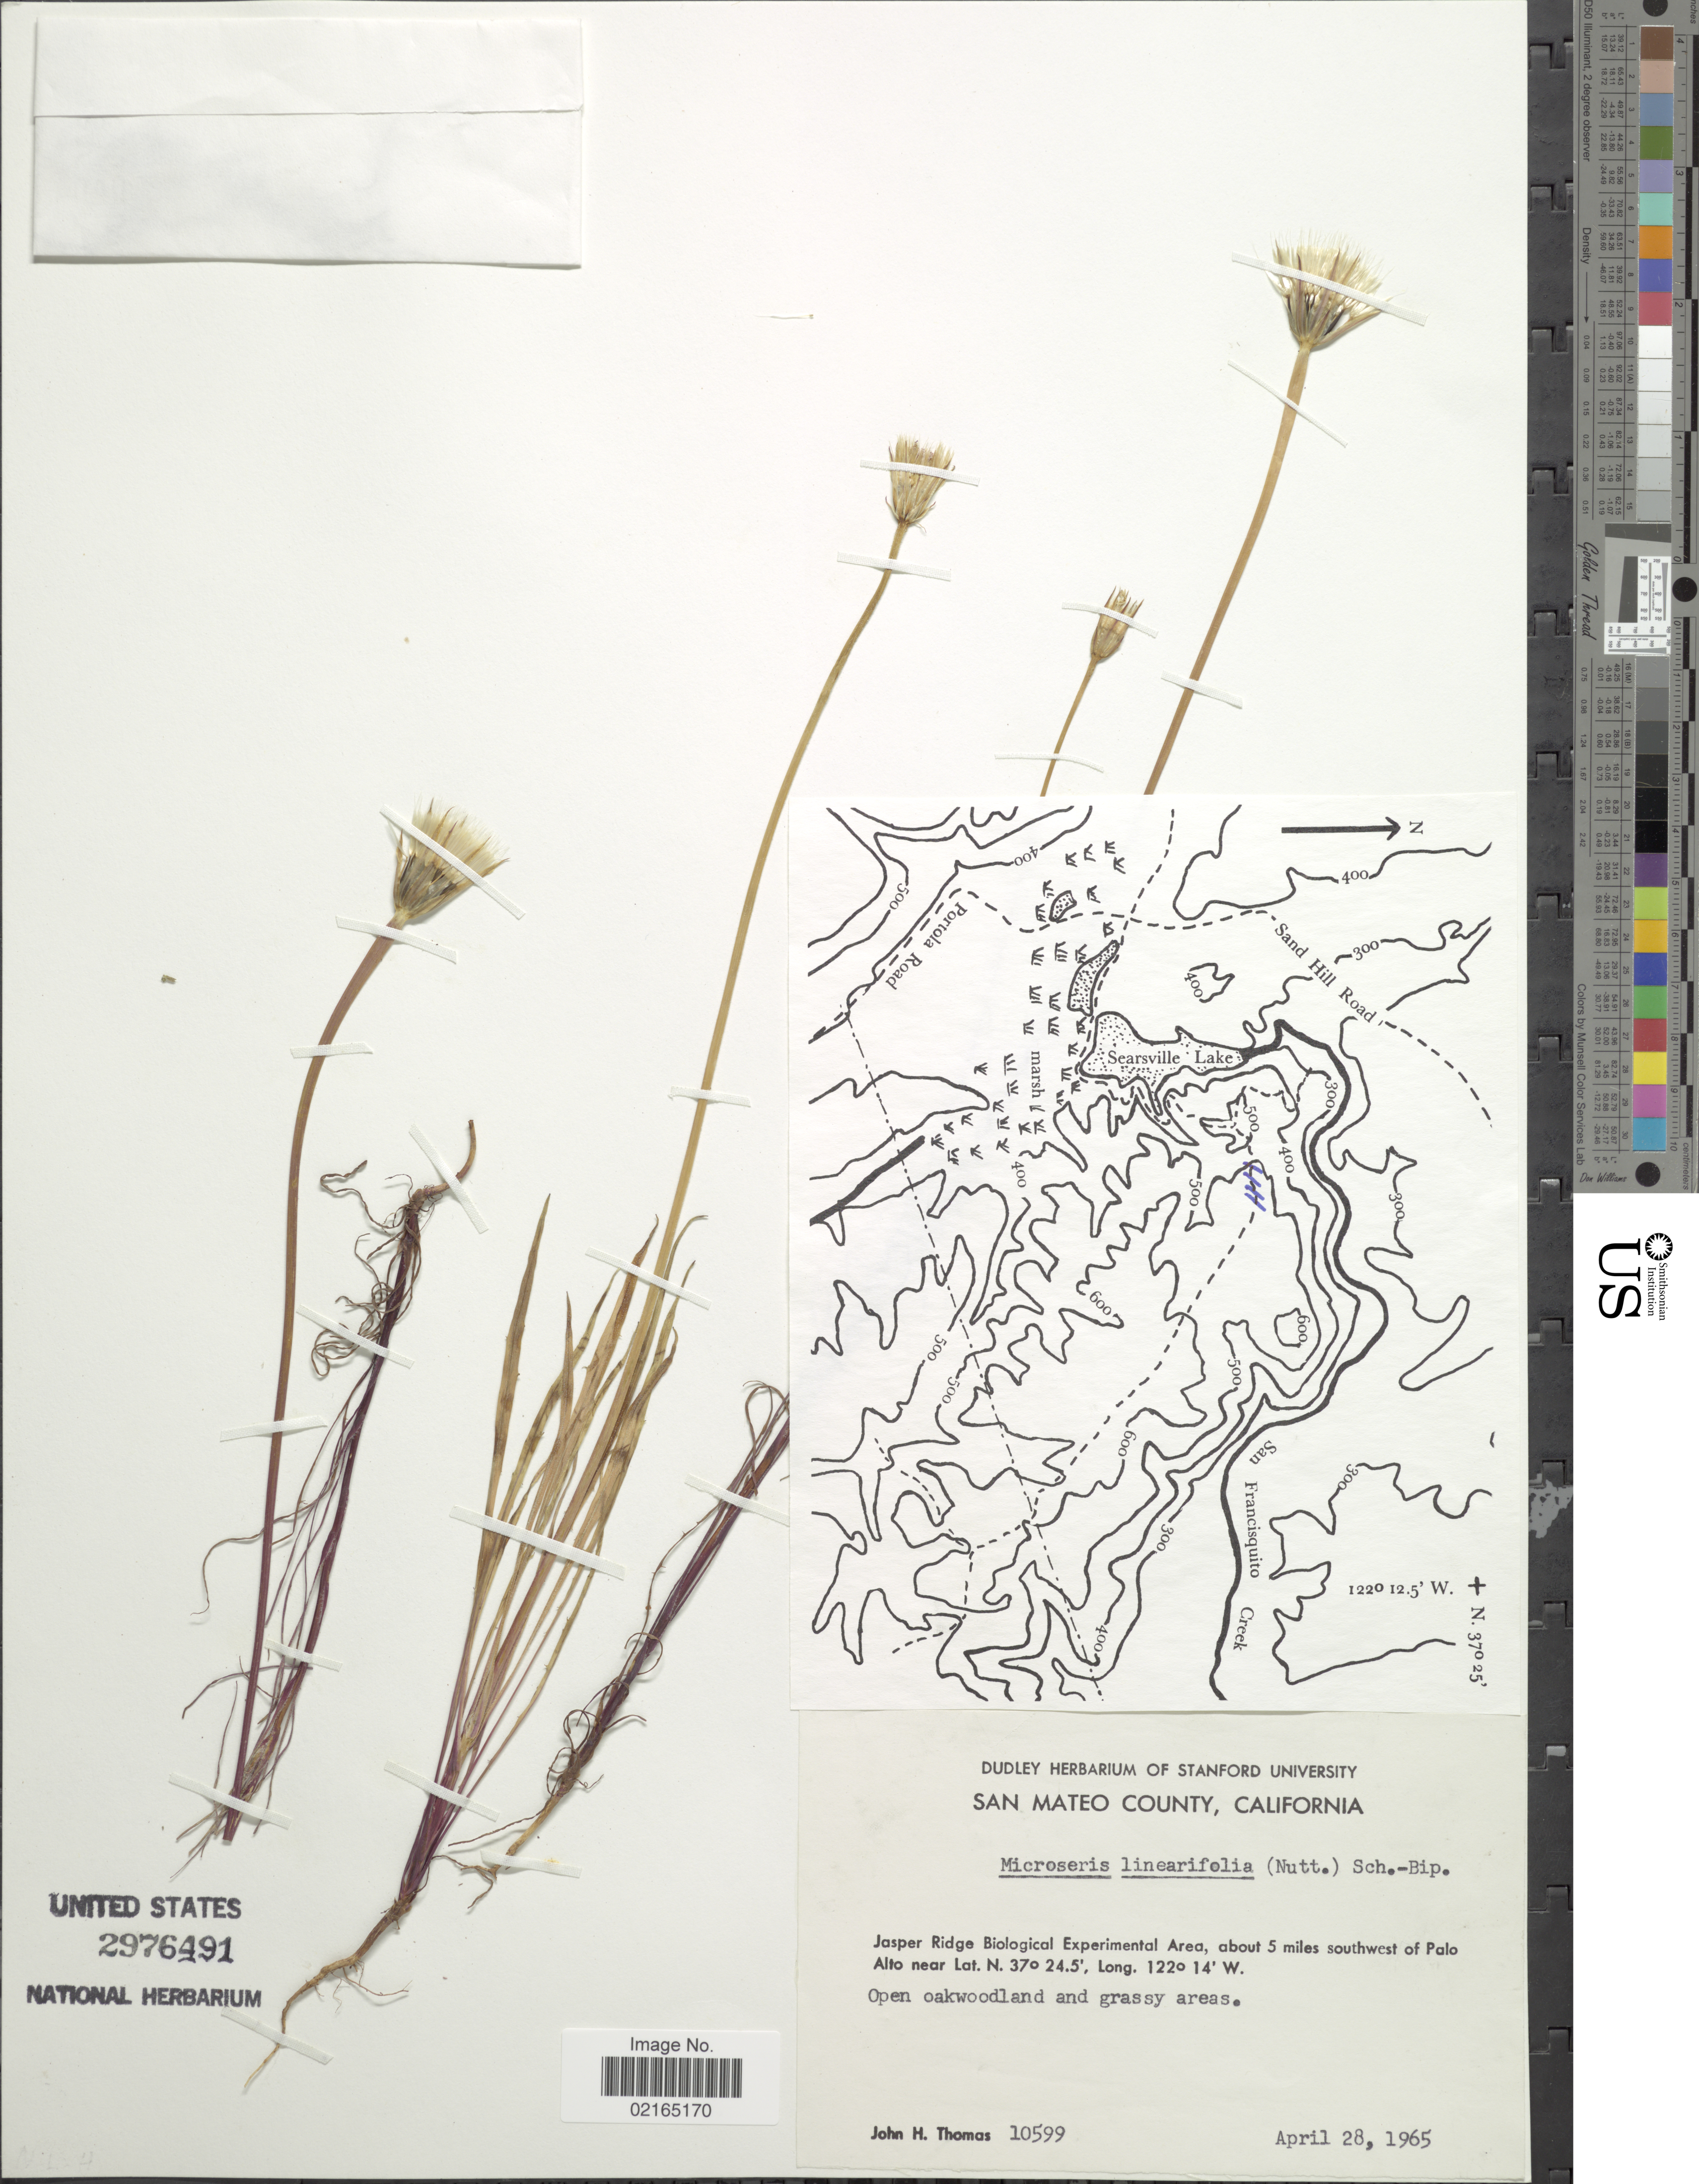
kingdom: Plantae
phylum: Tracheophyta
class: Magnoliopsida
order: Asterales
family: Asteraceae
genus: Uropappus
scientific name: Uropappus lindleyi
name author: (DC.) Nutt.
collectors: J. H. Thomas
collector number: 10599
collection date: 1965-04-28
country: United States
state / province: California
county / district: San Mateo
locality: San Mateo County, Jasper Ridge Biological Experimental Area, about 5 miles southwest of Palo Alto.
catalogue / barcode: US 2976491